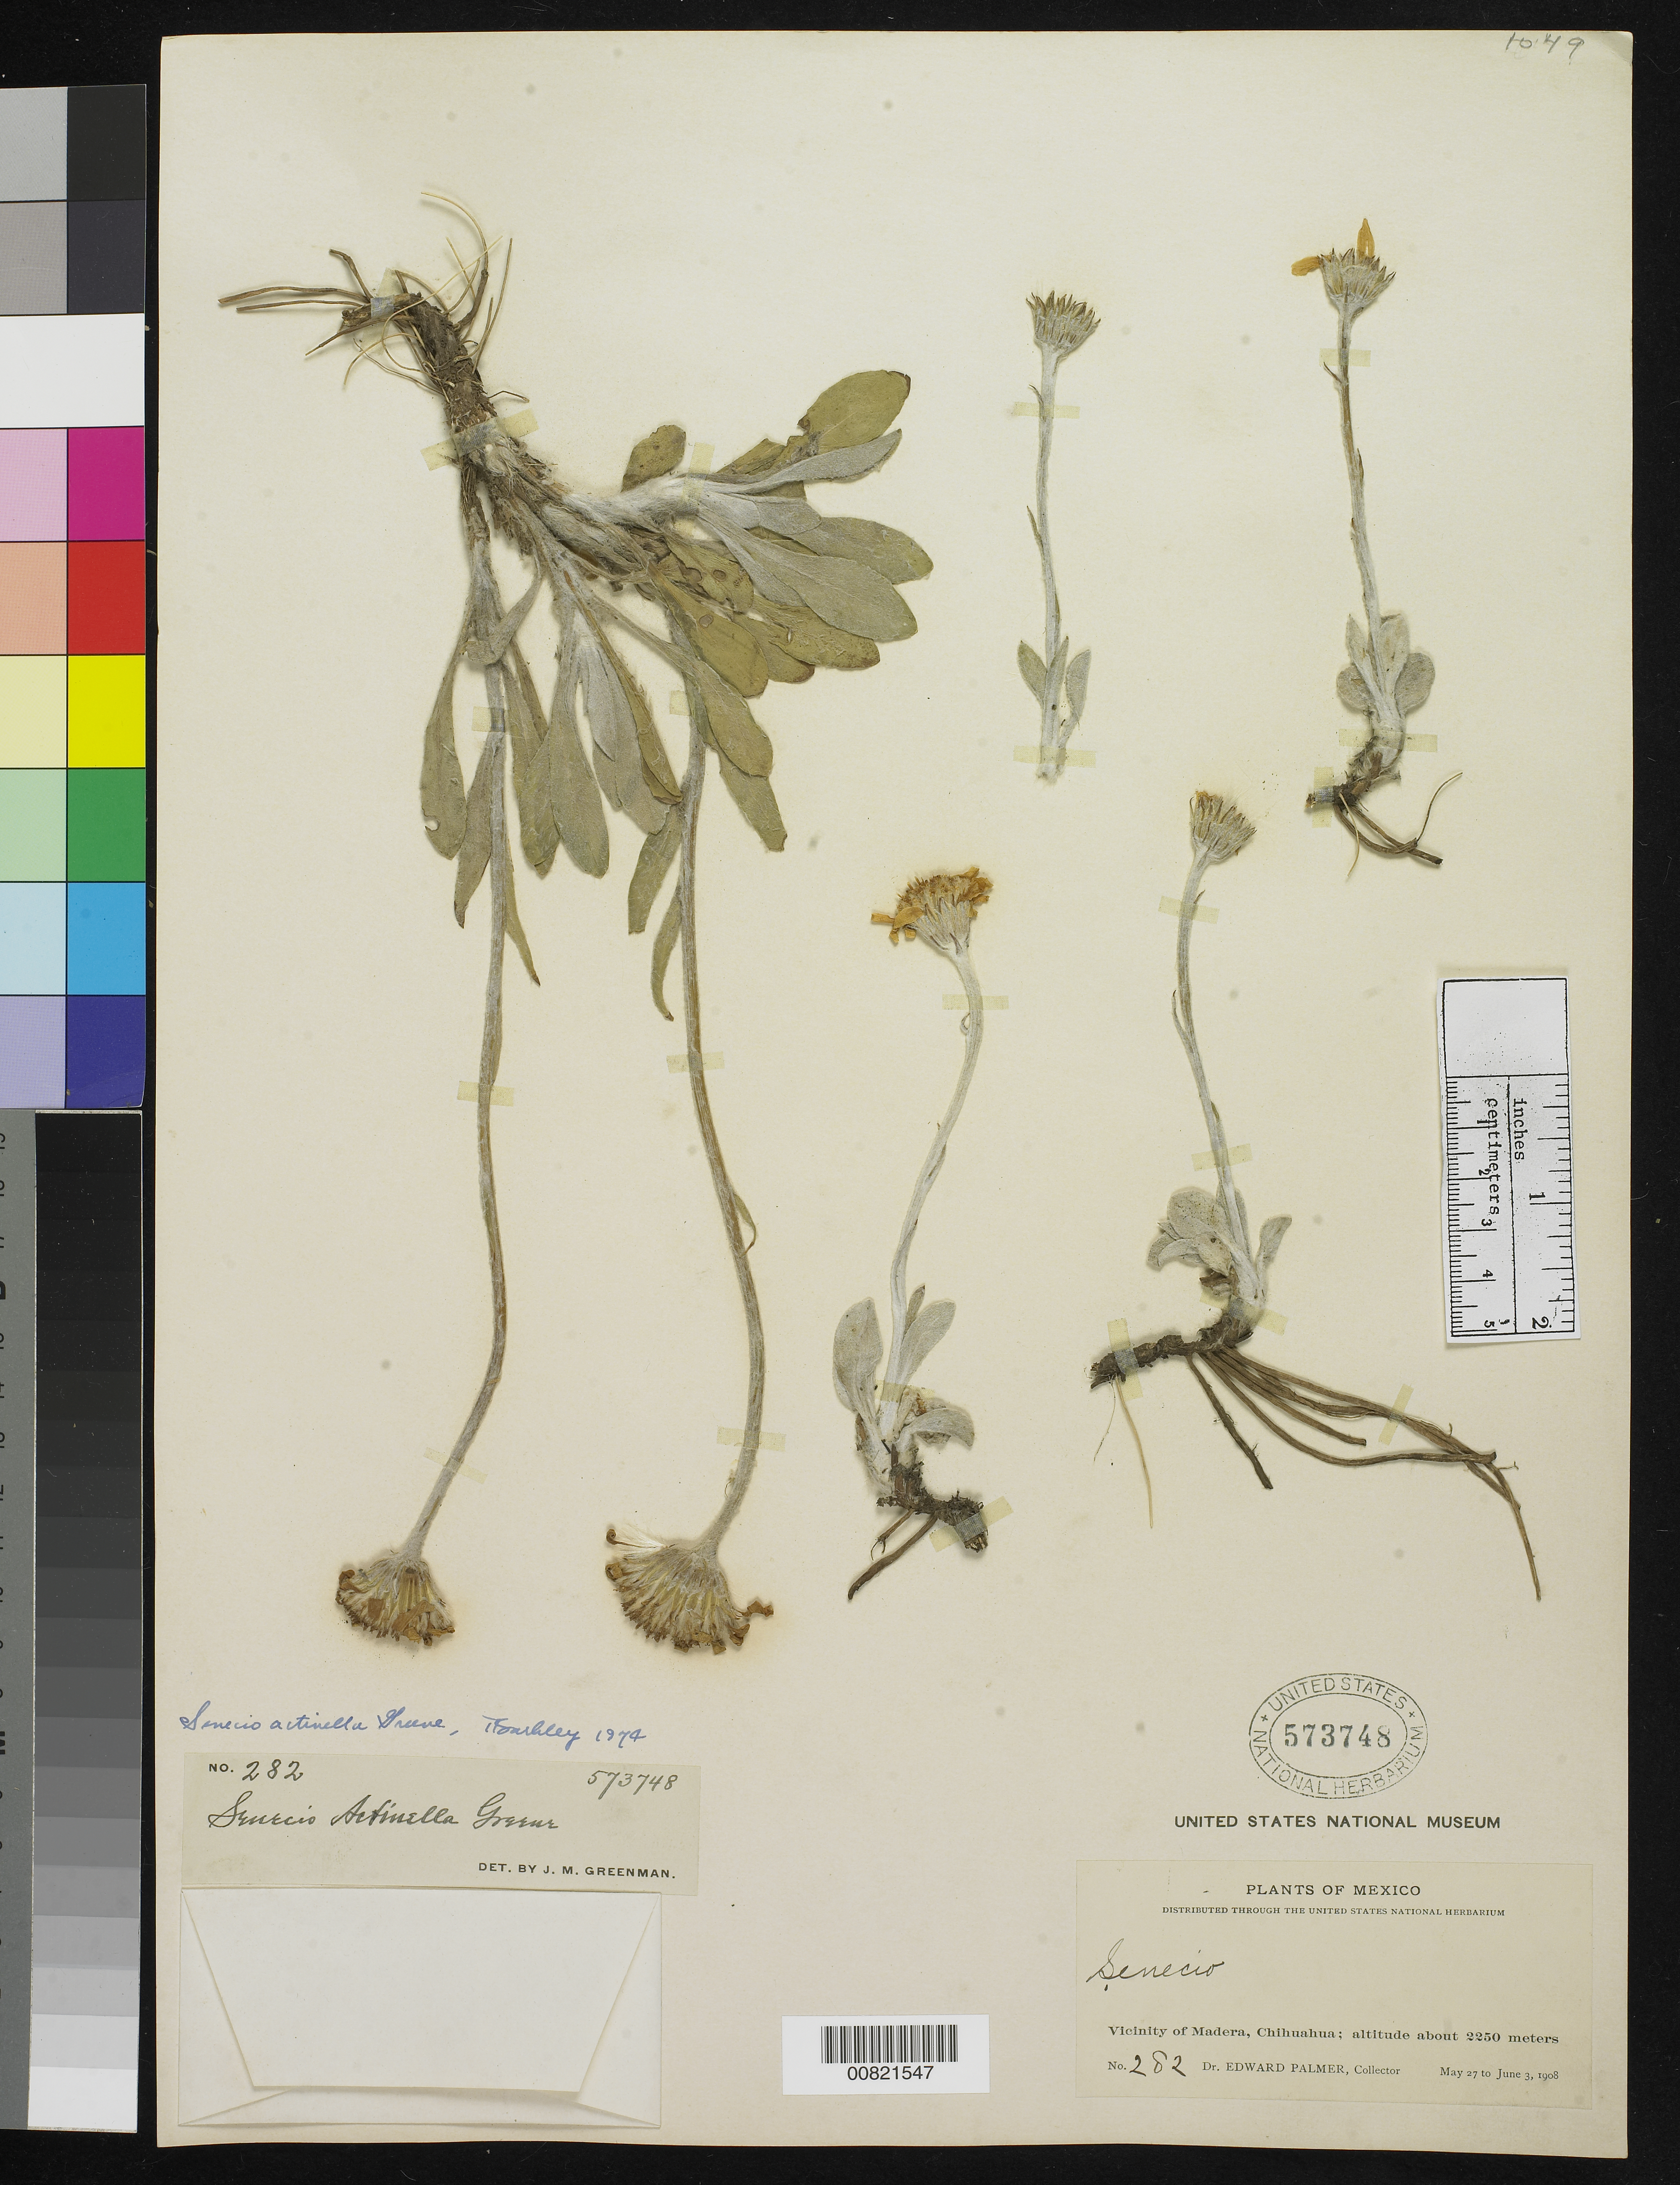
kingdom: Plantae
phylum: Tracheophyta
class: Magnoliopsida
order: Asterales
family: Asteraceae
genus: Senecio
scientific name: Senecio actinella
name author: Greene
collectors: E. Palmer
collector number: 282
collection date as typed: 27 May 1908 to 03 Jun 1908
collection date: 1908-05-27/1908-06-03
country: Mexico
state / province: Chihuahua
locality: Vicinity of Madera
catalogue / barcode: US 573748